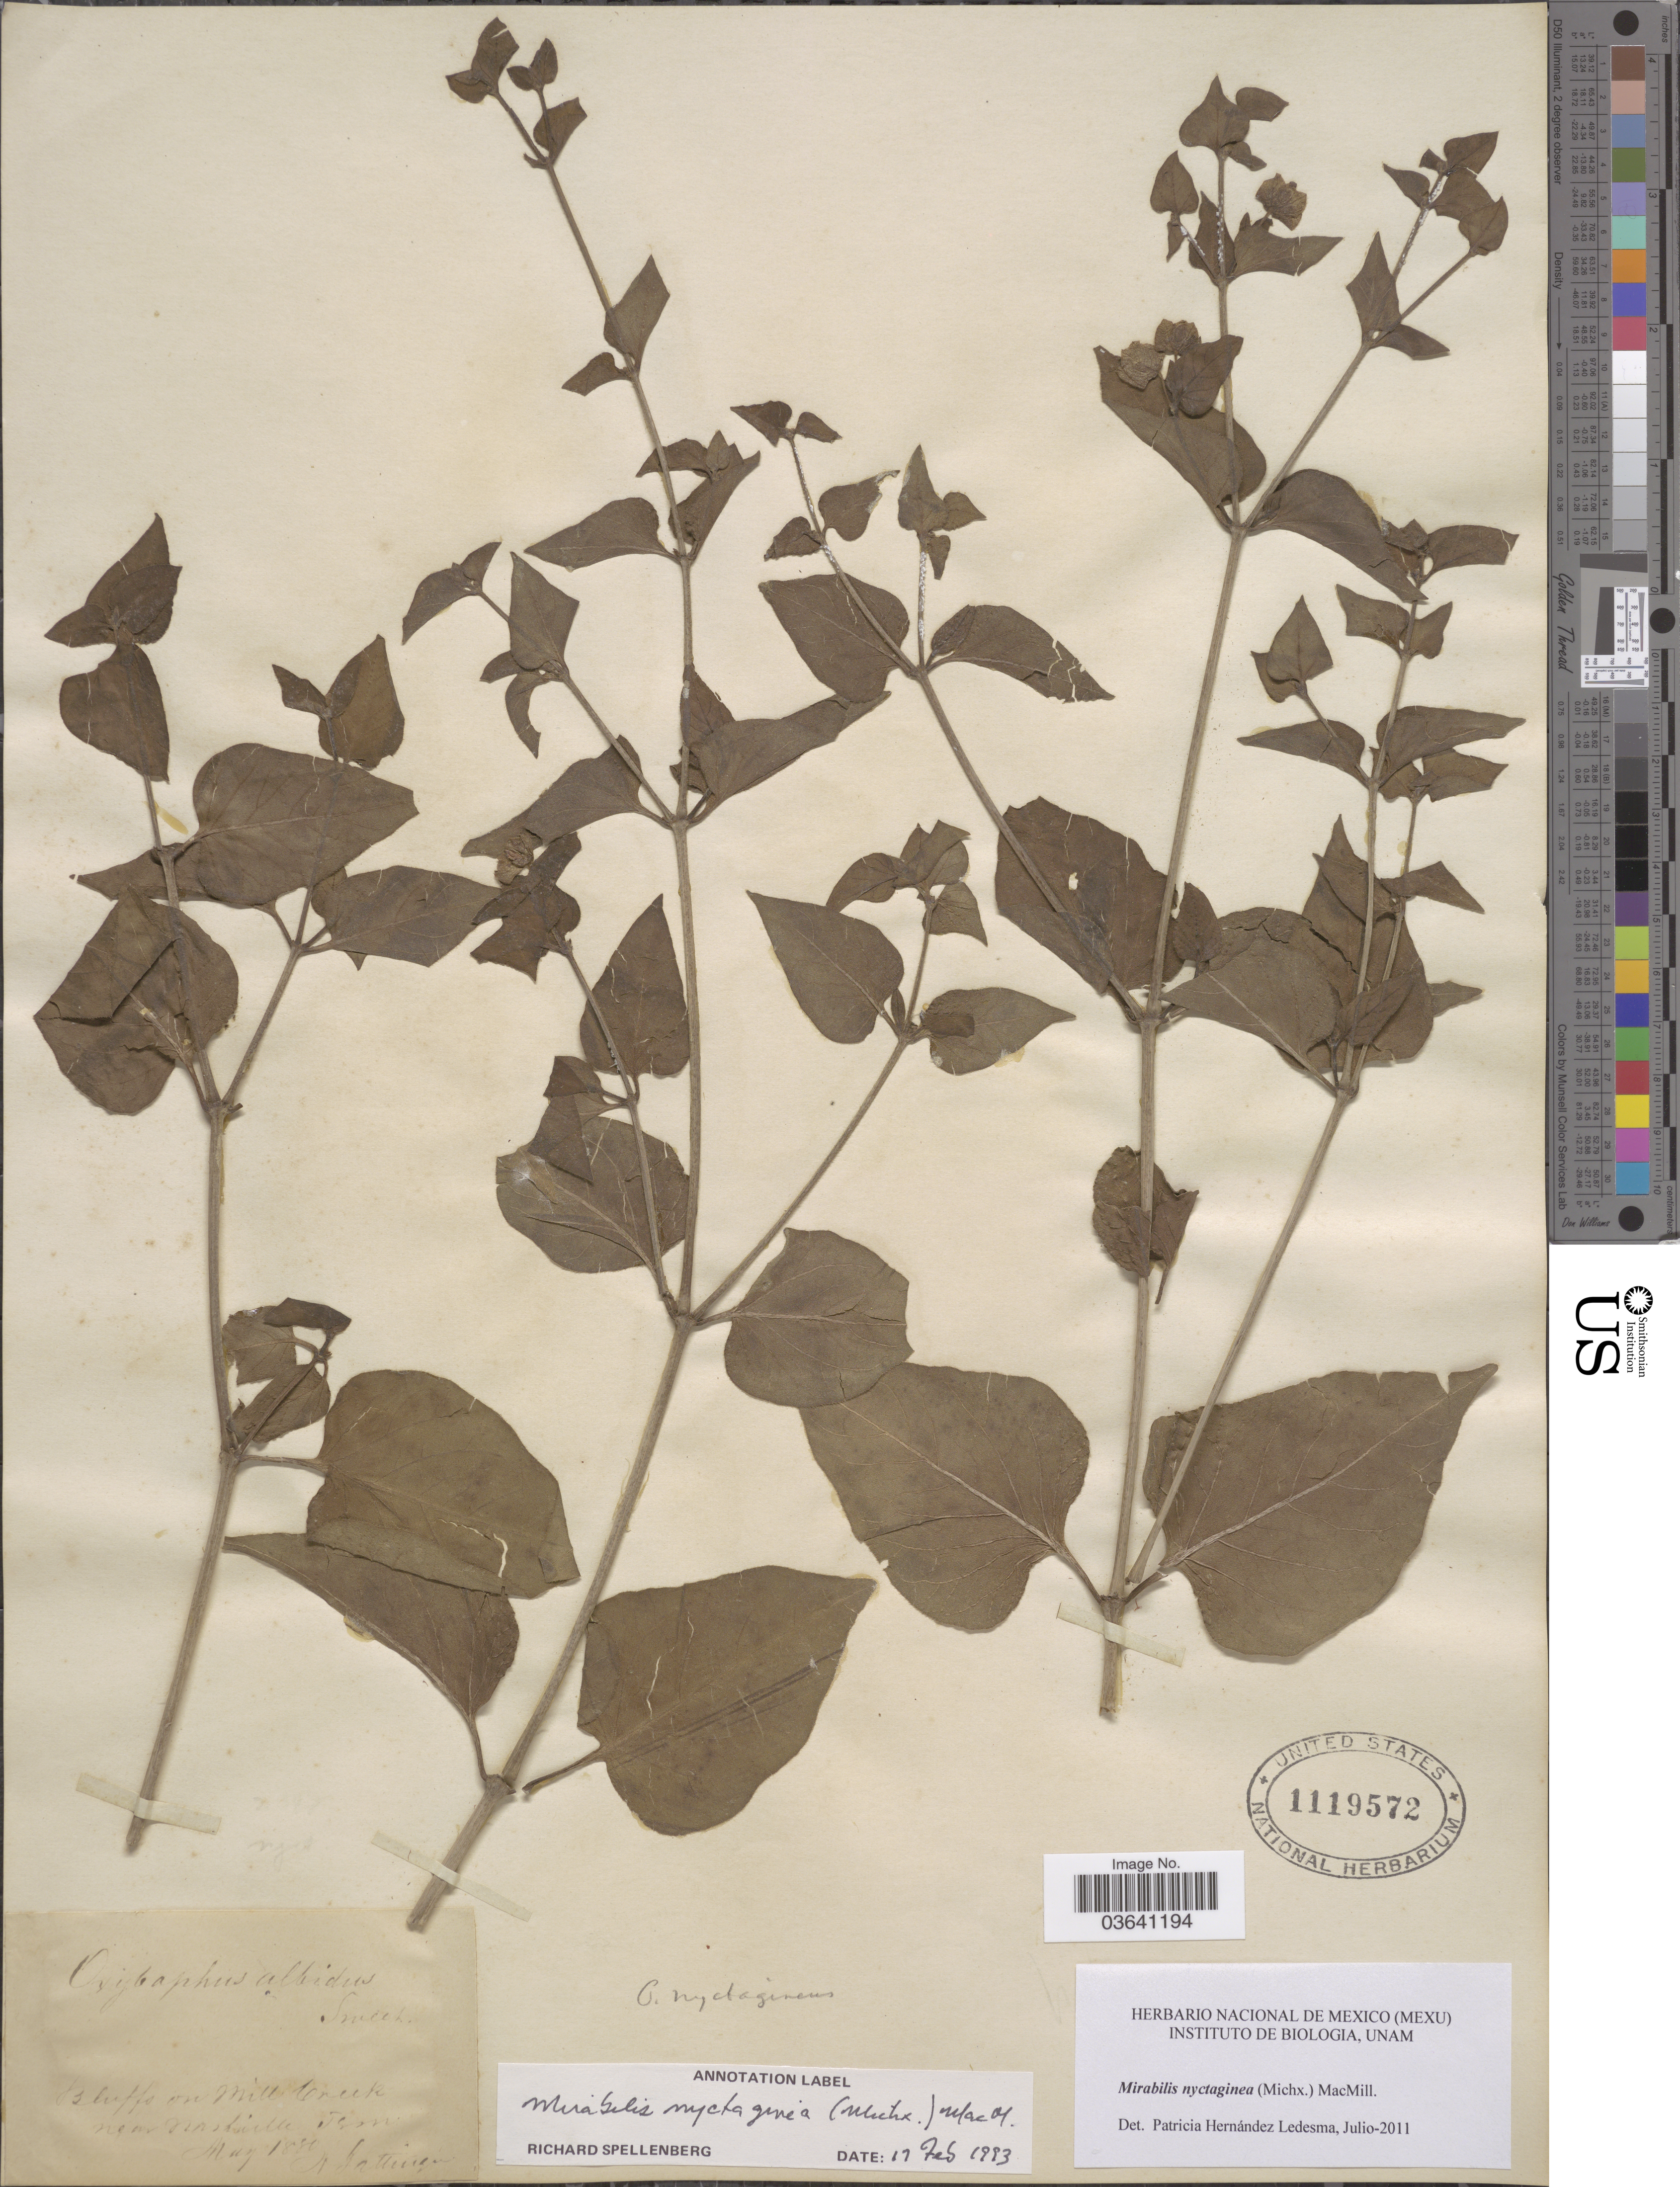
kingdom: Plantae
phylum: Tracheophyta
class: Magnoliopsida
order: Caryophyllales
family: Nyctaginaceae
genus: Mirabilis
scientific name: Mirabilis nyctaginea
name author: (Michx.) MacMill.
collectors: A. Gattinger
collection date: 1880-08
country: United States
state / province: Tennessee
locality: Bluffs of Mill Creek near Huntsville.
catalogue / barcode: US 1119572